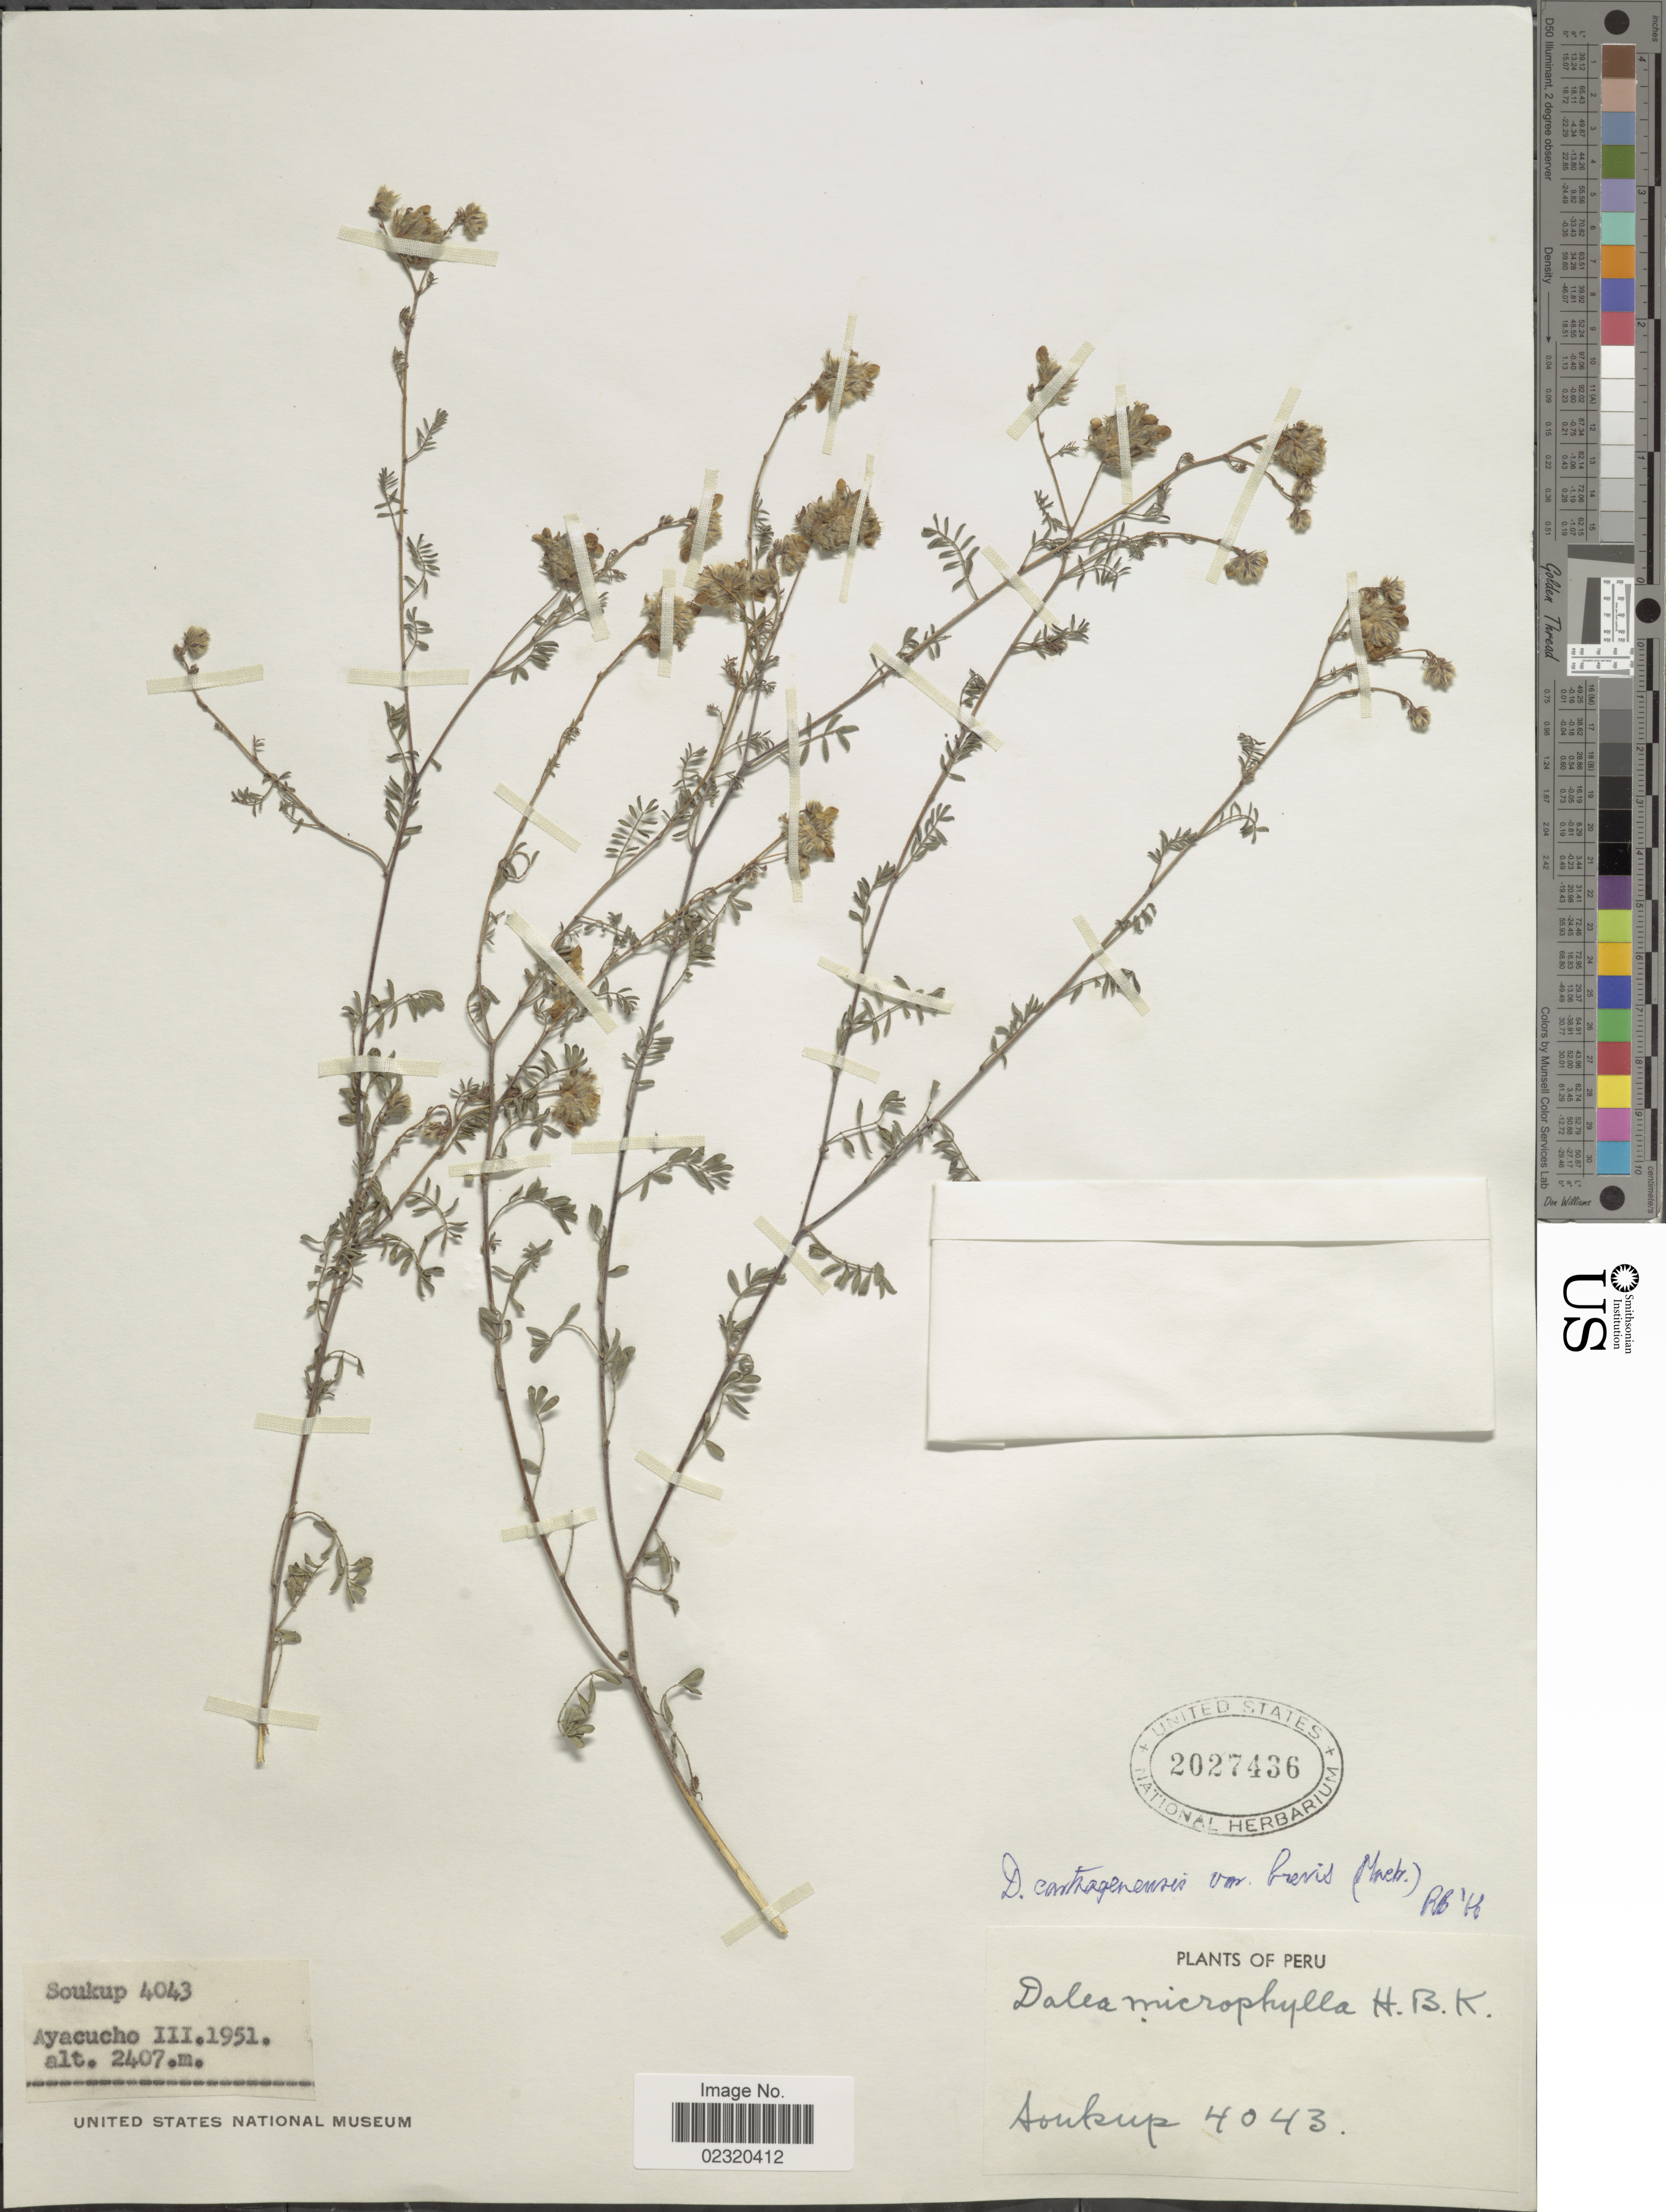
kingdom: Plantae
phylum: Tracheophyta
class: Magnoliopsida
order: Fabales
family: Fabaceae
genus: Dalea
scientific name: Dalea carthagenensis var. brevis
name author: (J.F. Macbr.) Barneby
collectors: -- Soukup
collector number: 4043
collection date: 1951-03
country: Peru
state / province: Ayacucho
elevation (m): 2407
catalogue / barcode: US 2027436